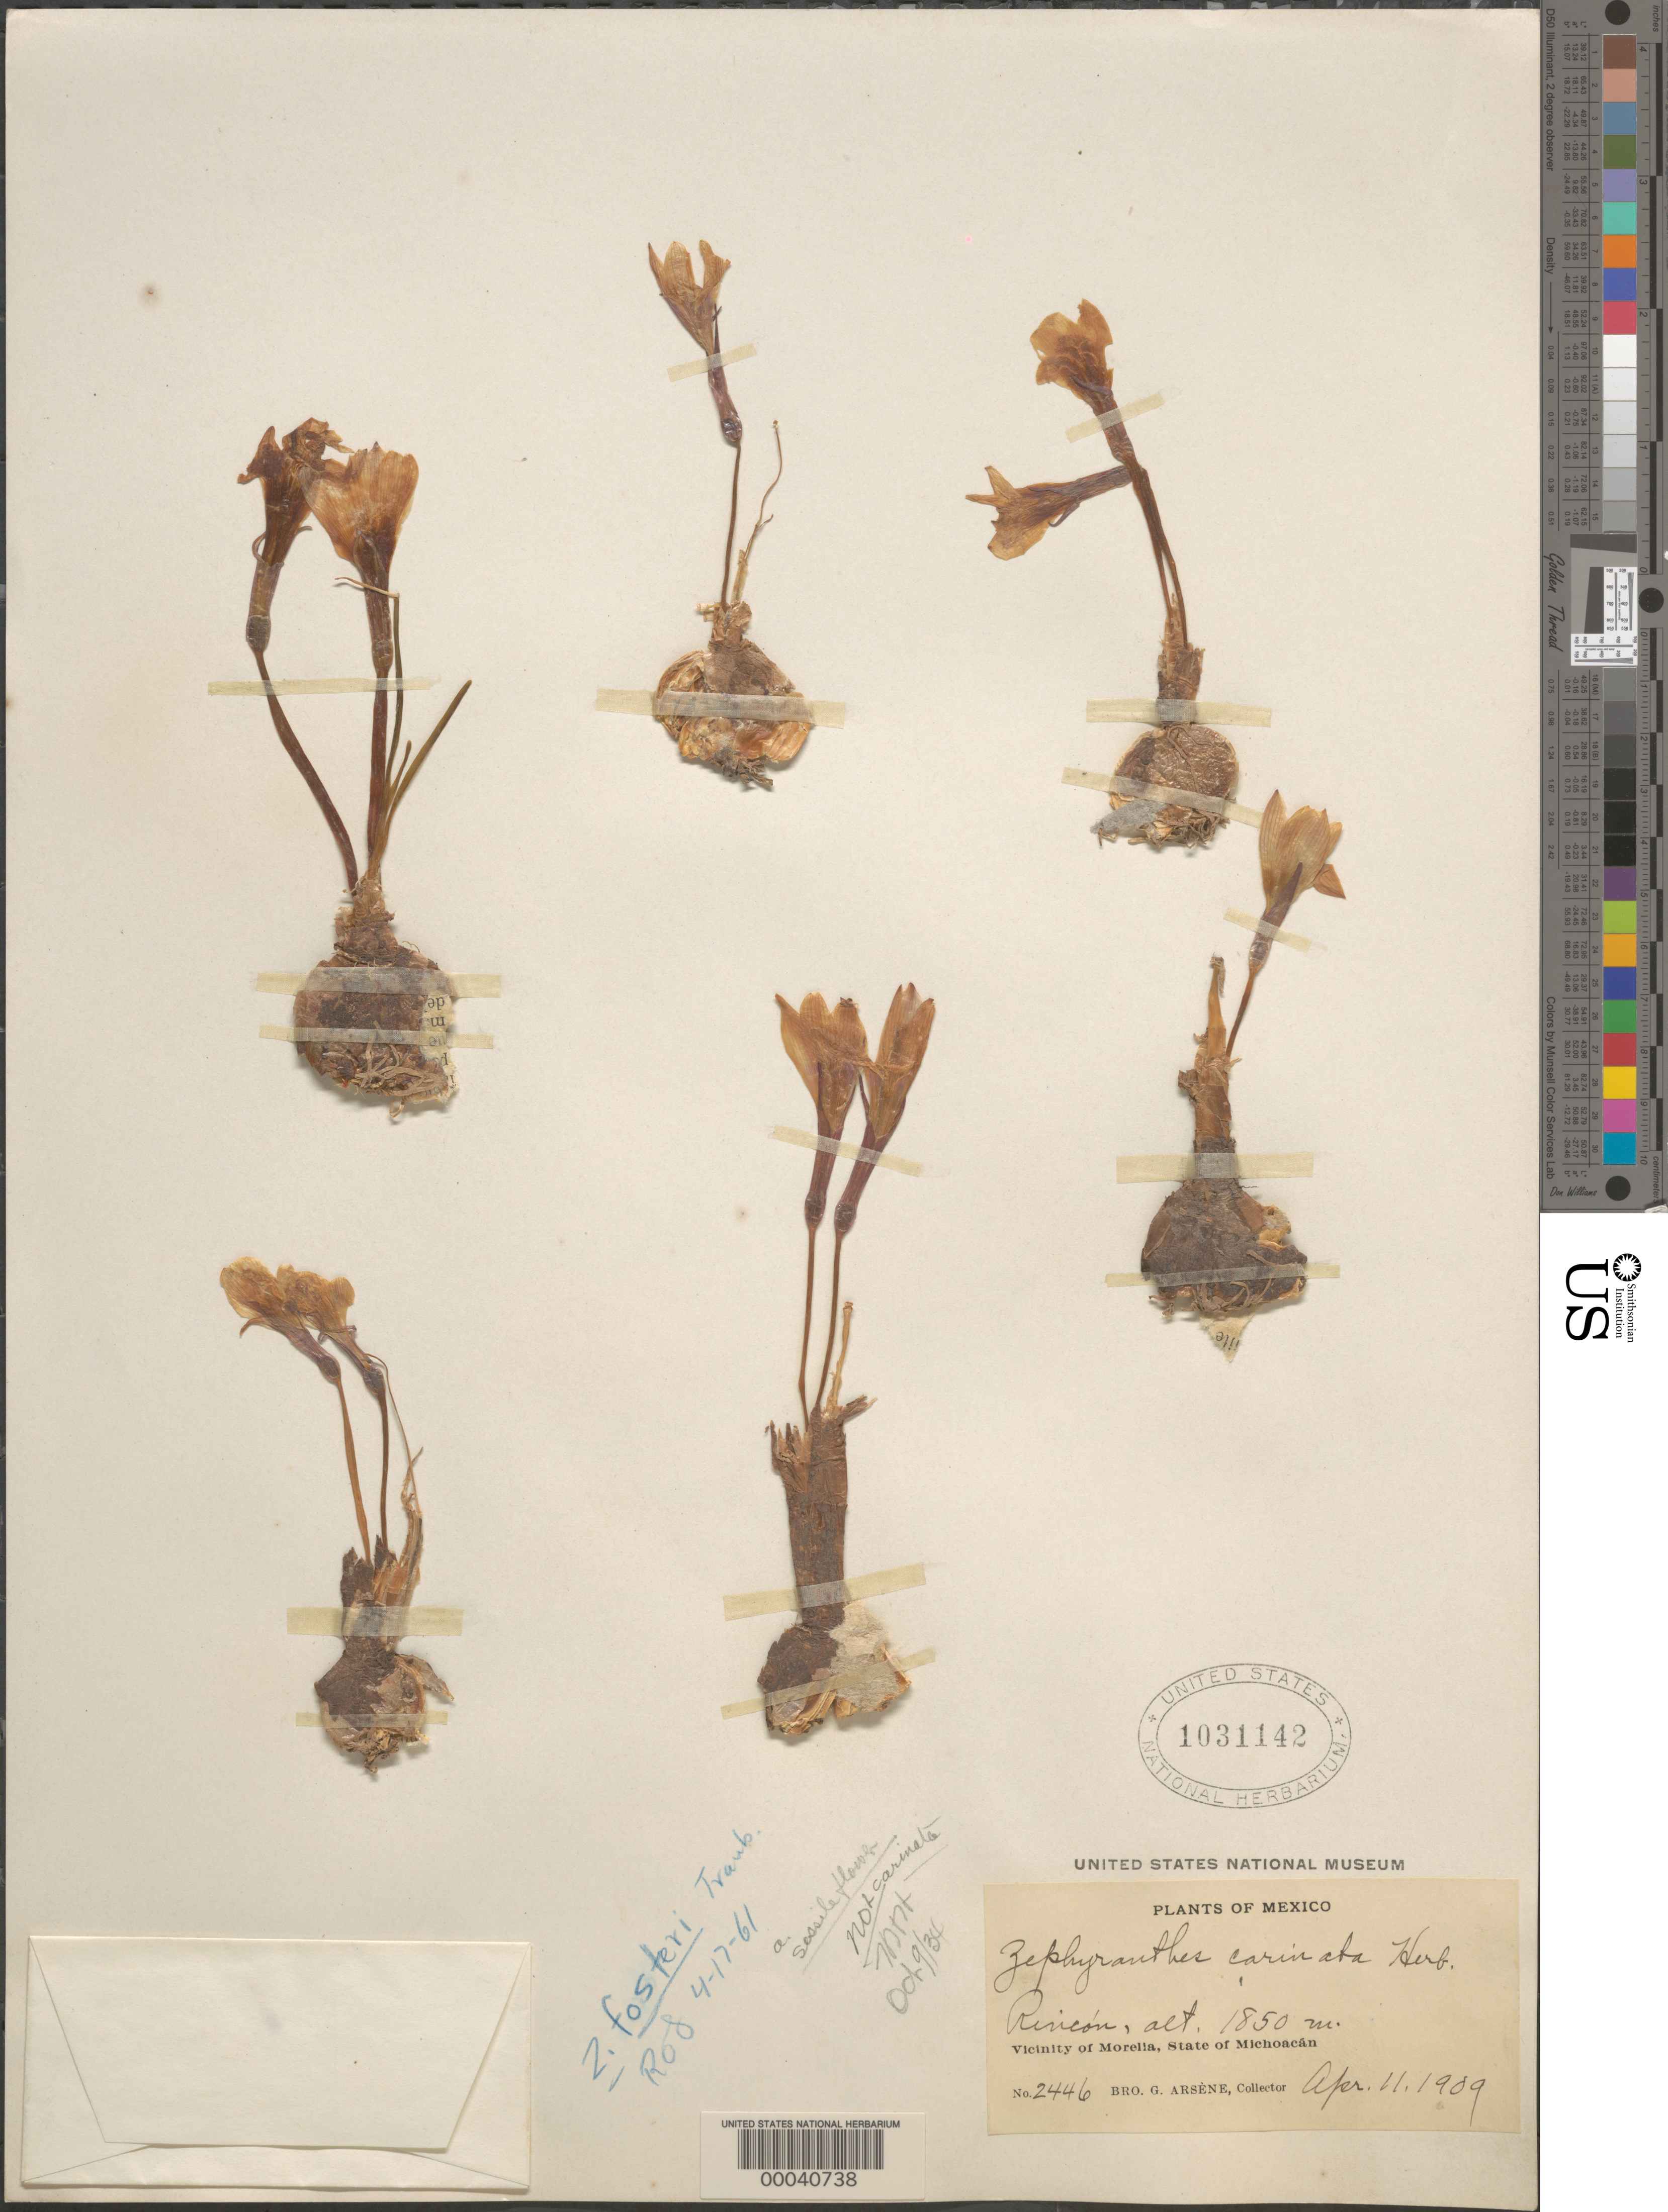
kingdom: Plantae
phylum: Tracheophyta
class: Liliopsida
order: Asparagales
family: Amaryllidaceae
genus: Zephyranthes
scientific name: Zephyranthes fosteri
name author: Traub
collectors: Bro. G. Arsène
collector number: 2446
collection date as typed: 11 Apr 1909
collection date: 1909-04-11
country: Mexico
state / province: Michoacán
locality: Vicinity of Morelia, Rincon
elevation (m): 1850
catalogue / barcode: US 1031142